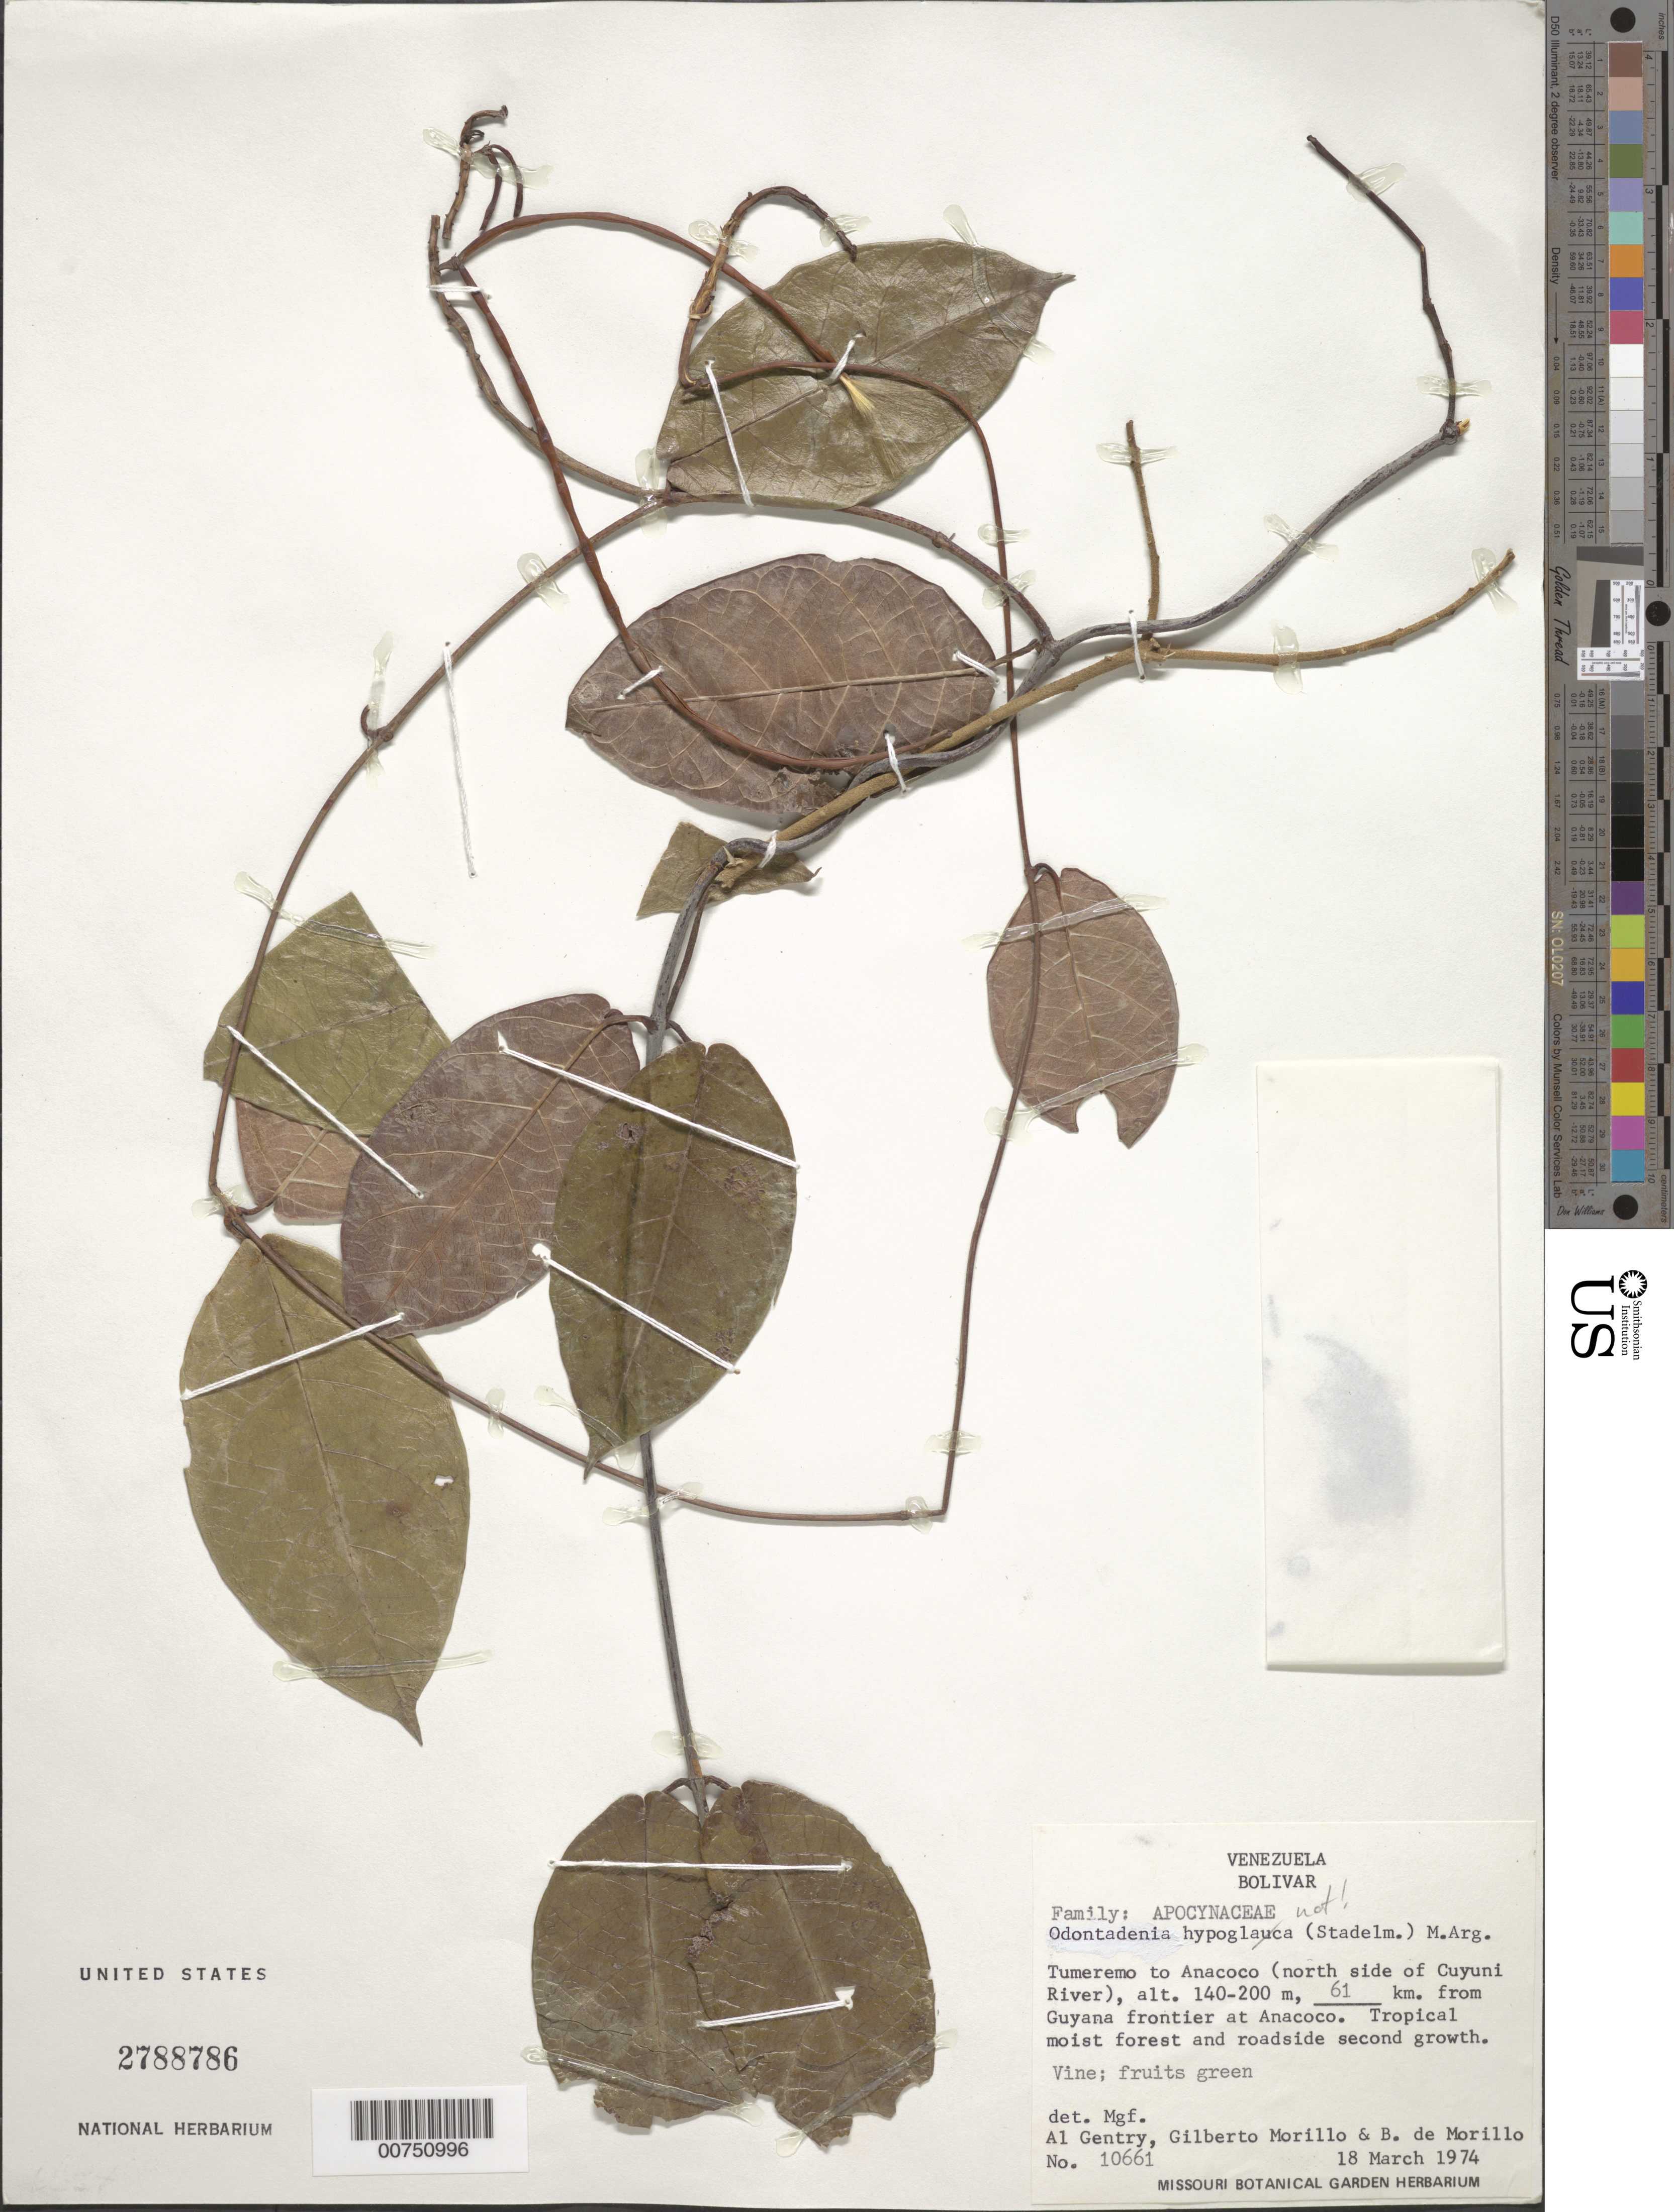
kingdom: Plantae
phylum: Tracheophyta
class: Magnoliopsida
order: Gentianales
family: Apocynaceae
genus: Odontadenia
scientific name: Odontadenia sp.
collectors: A. H. Gentry, G. N. Morillo & B. Morillo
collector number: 10661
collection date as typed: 18-Mar-74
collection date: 1974-03-18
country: Venezuela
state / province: Bolívar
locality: Tumeremo to Anacoco, N side of Cuyuni R., 61 km from Guyana frontier at Anacoco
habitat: Tropical moist forest and roadside second growth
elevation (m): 140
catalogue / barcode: US 2788786